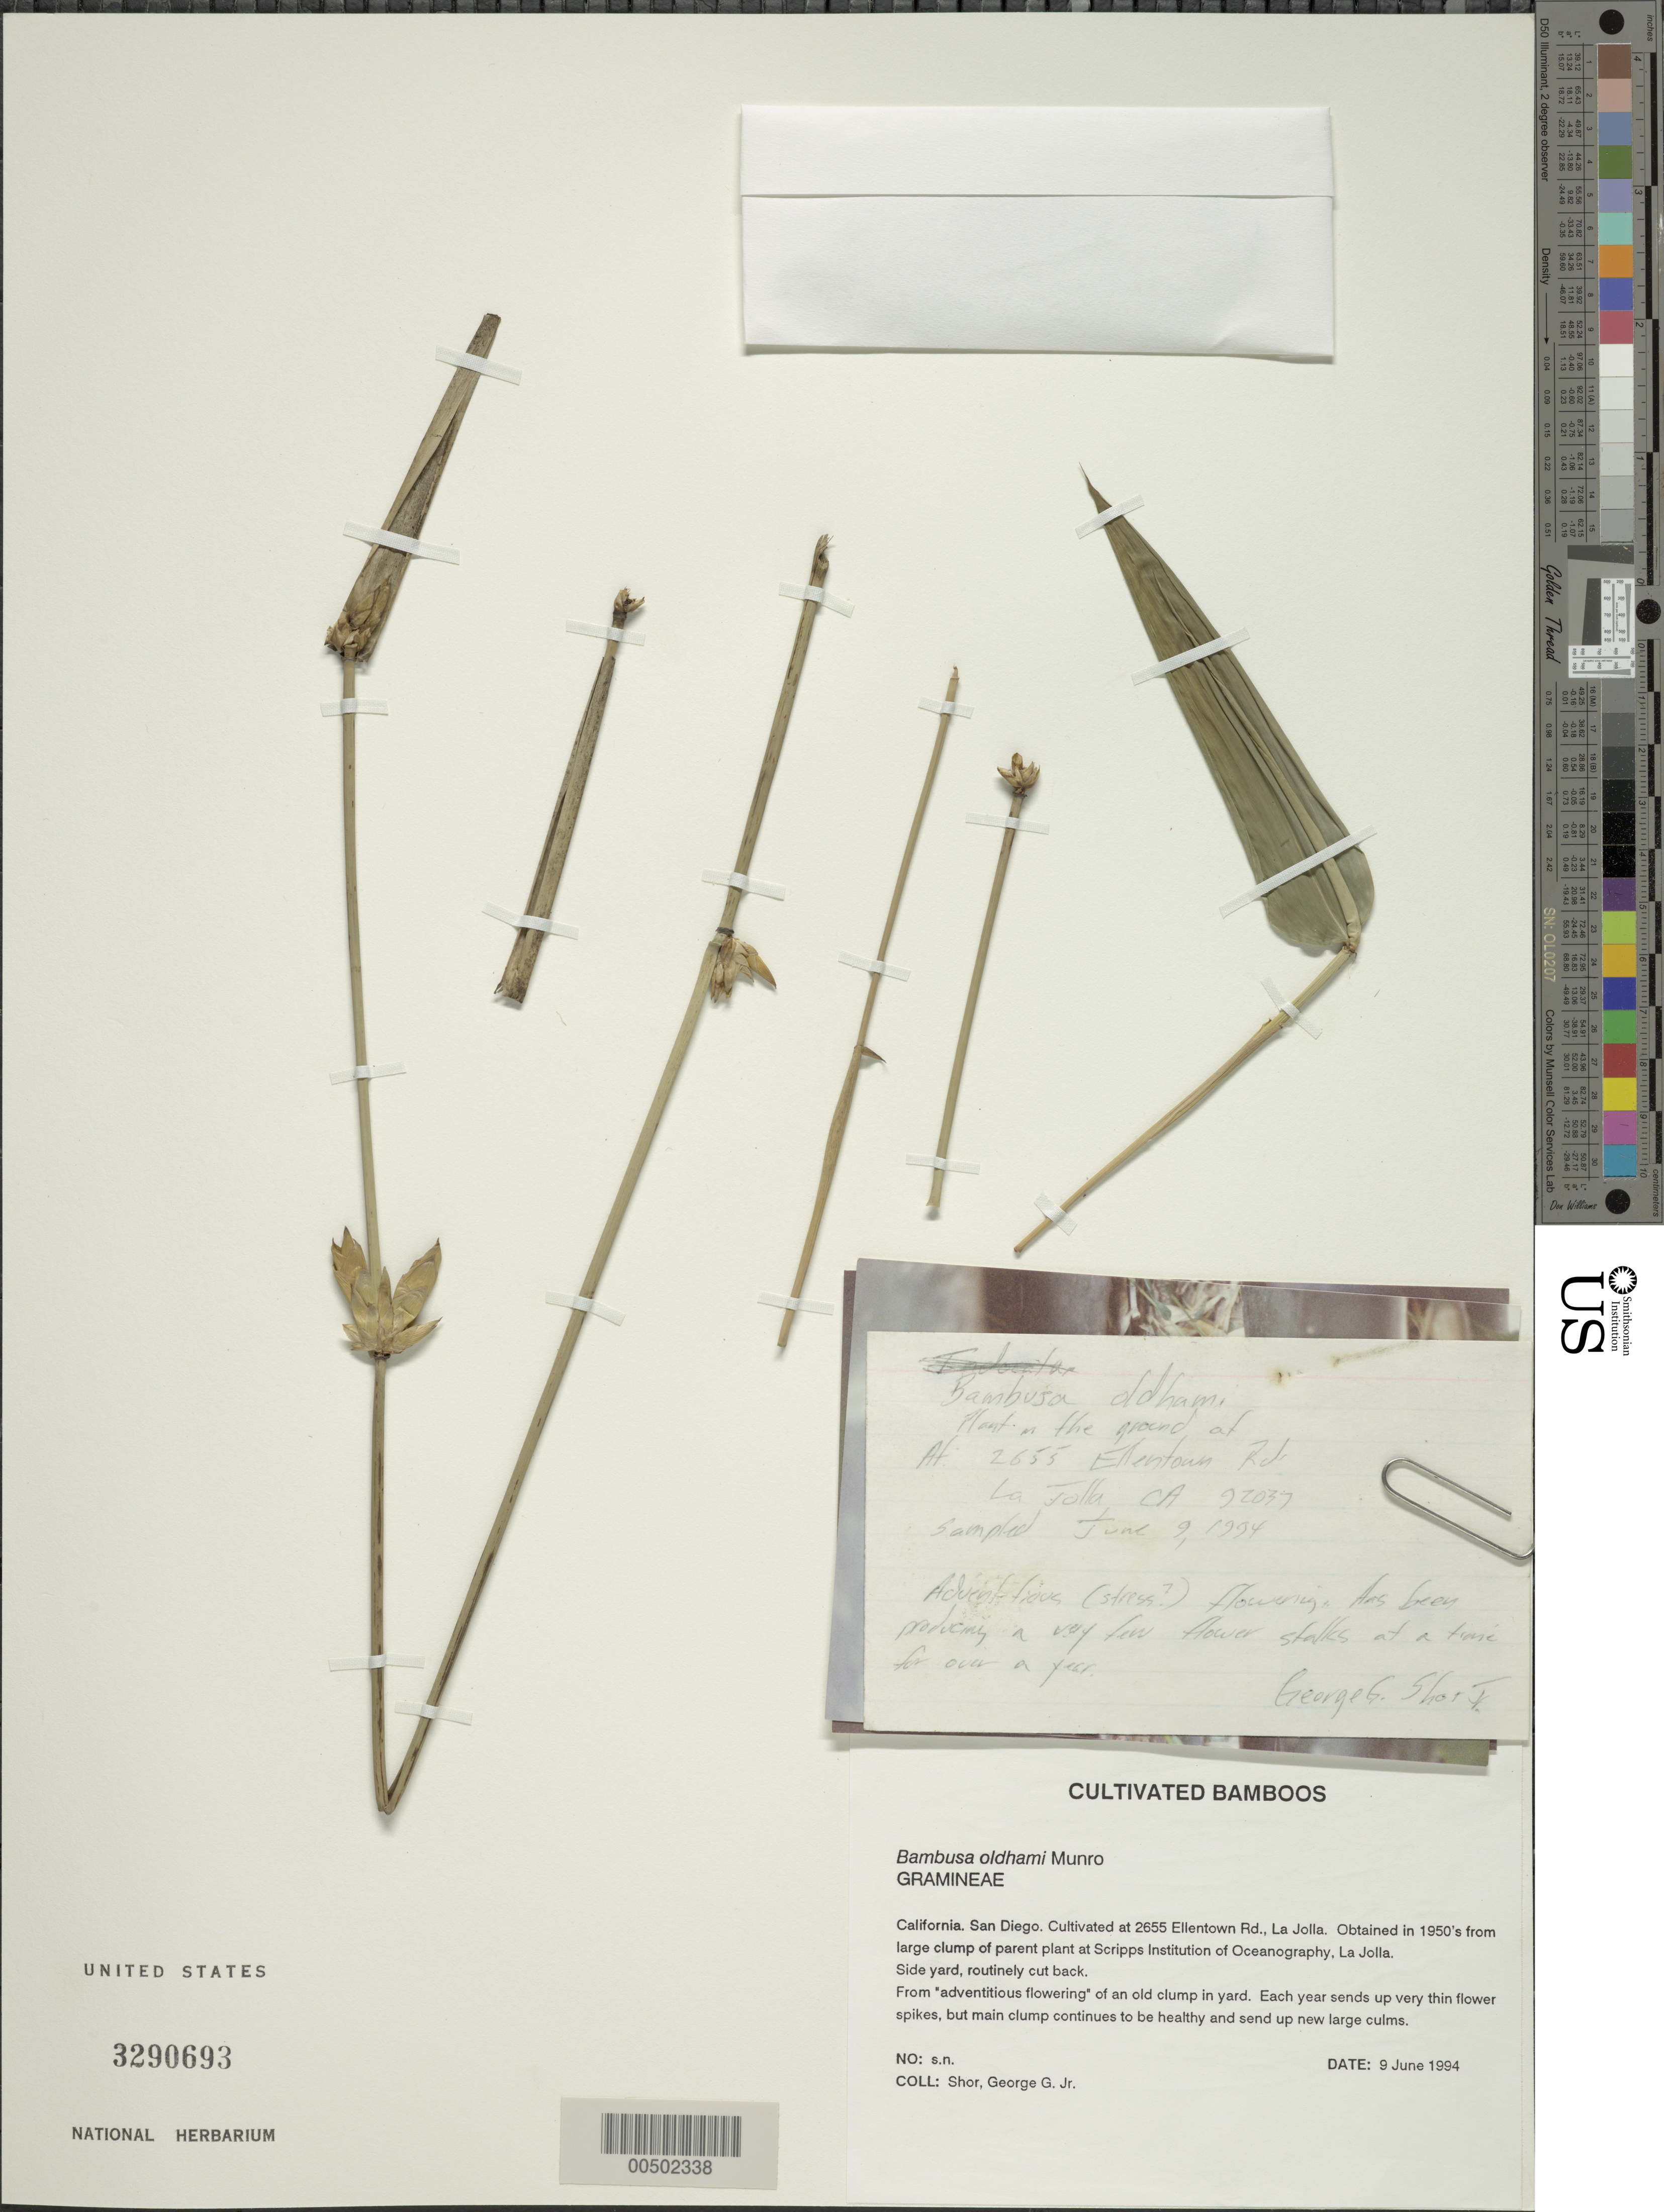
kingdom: Plantae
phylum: Tracheophyta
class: Liliopsida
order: Poales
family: Poaceae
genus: Bambusa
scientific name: Bambusa oldhamii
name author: Munro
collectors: G. Shor Jr.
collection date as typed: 09 Jun 1994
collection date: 1994-06-09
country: United States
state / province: California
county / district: San Diego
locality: San diego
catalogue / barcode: US 3290693